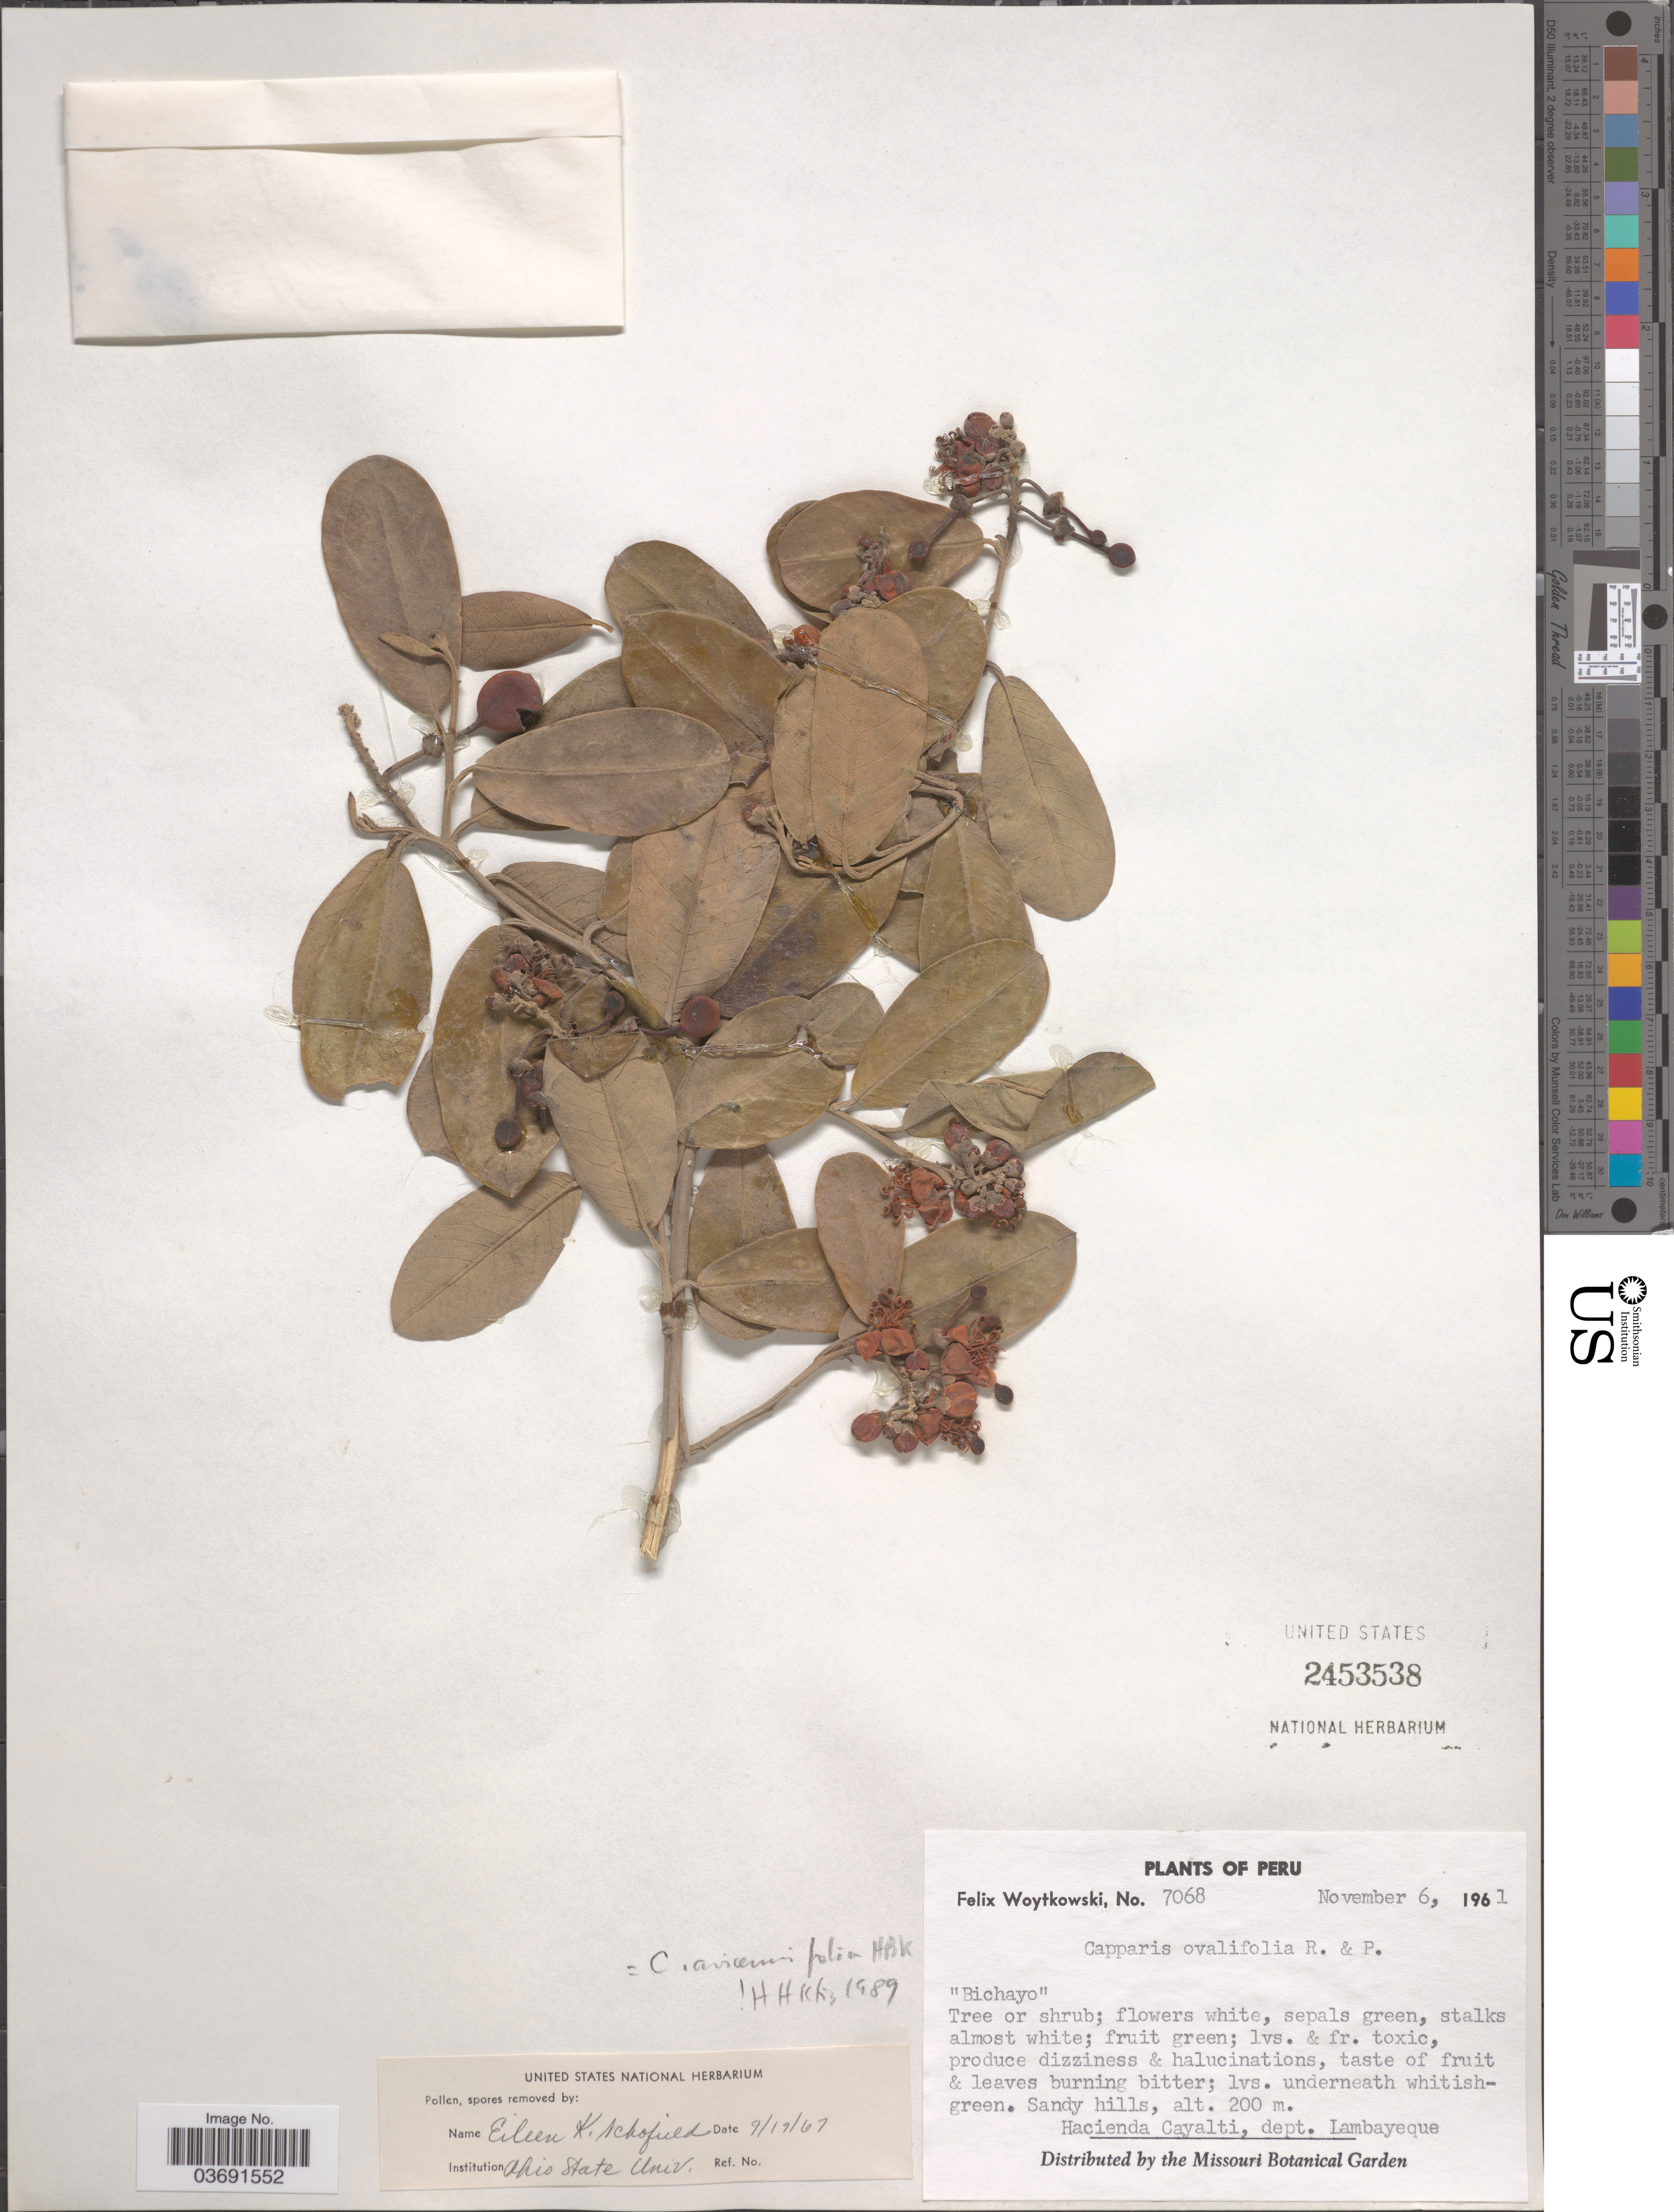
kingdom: Plantae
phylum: Tracheophyta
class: Magnoliopsida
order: Brassicales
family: Capparaceae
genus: Beautempsia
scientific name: Beautempsia avicenniifolia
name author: (Kunth) Gaudich.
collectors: F. Woytkowski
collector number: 7068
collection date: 1961-11-06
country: Peru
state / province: Lambayeque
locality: Hacienda Cayalti, dept. Lambayeque.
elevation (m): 200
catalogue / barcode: US 2453538